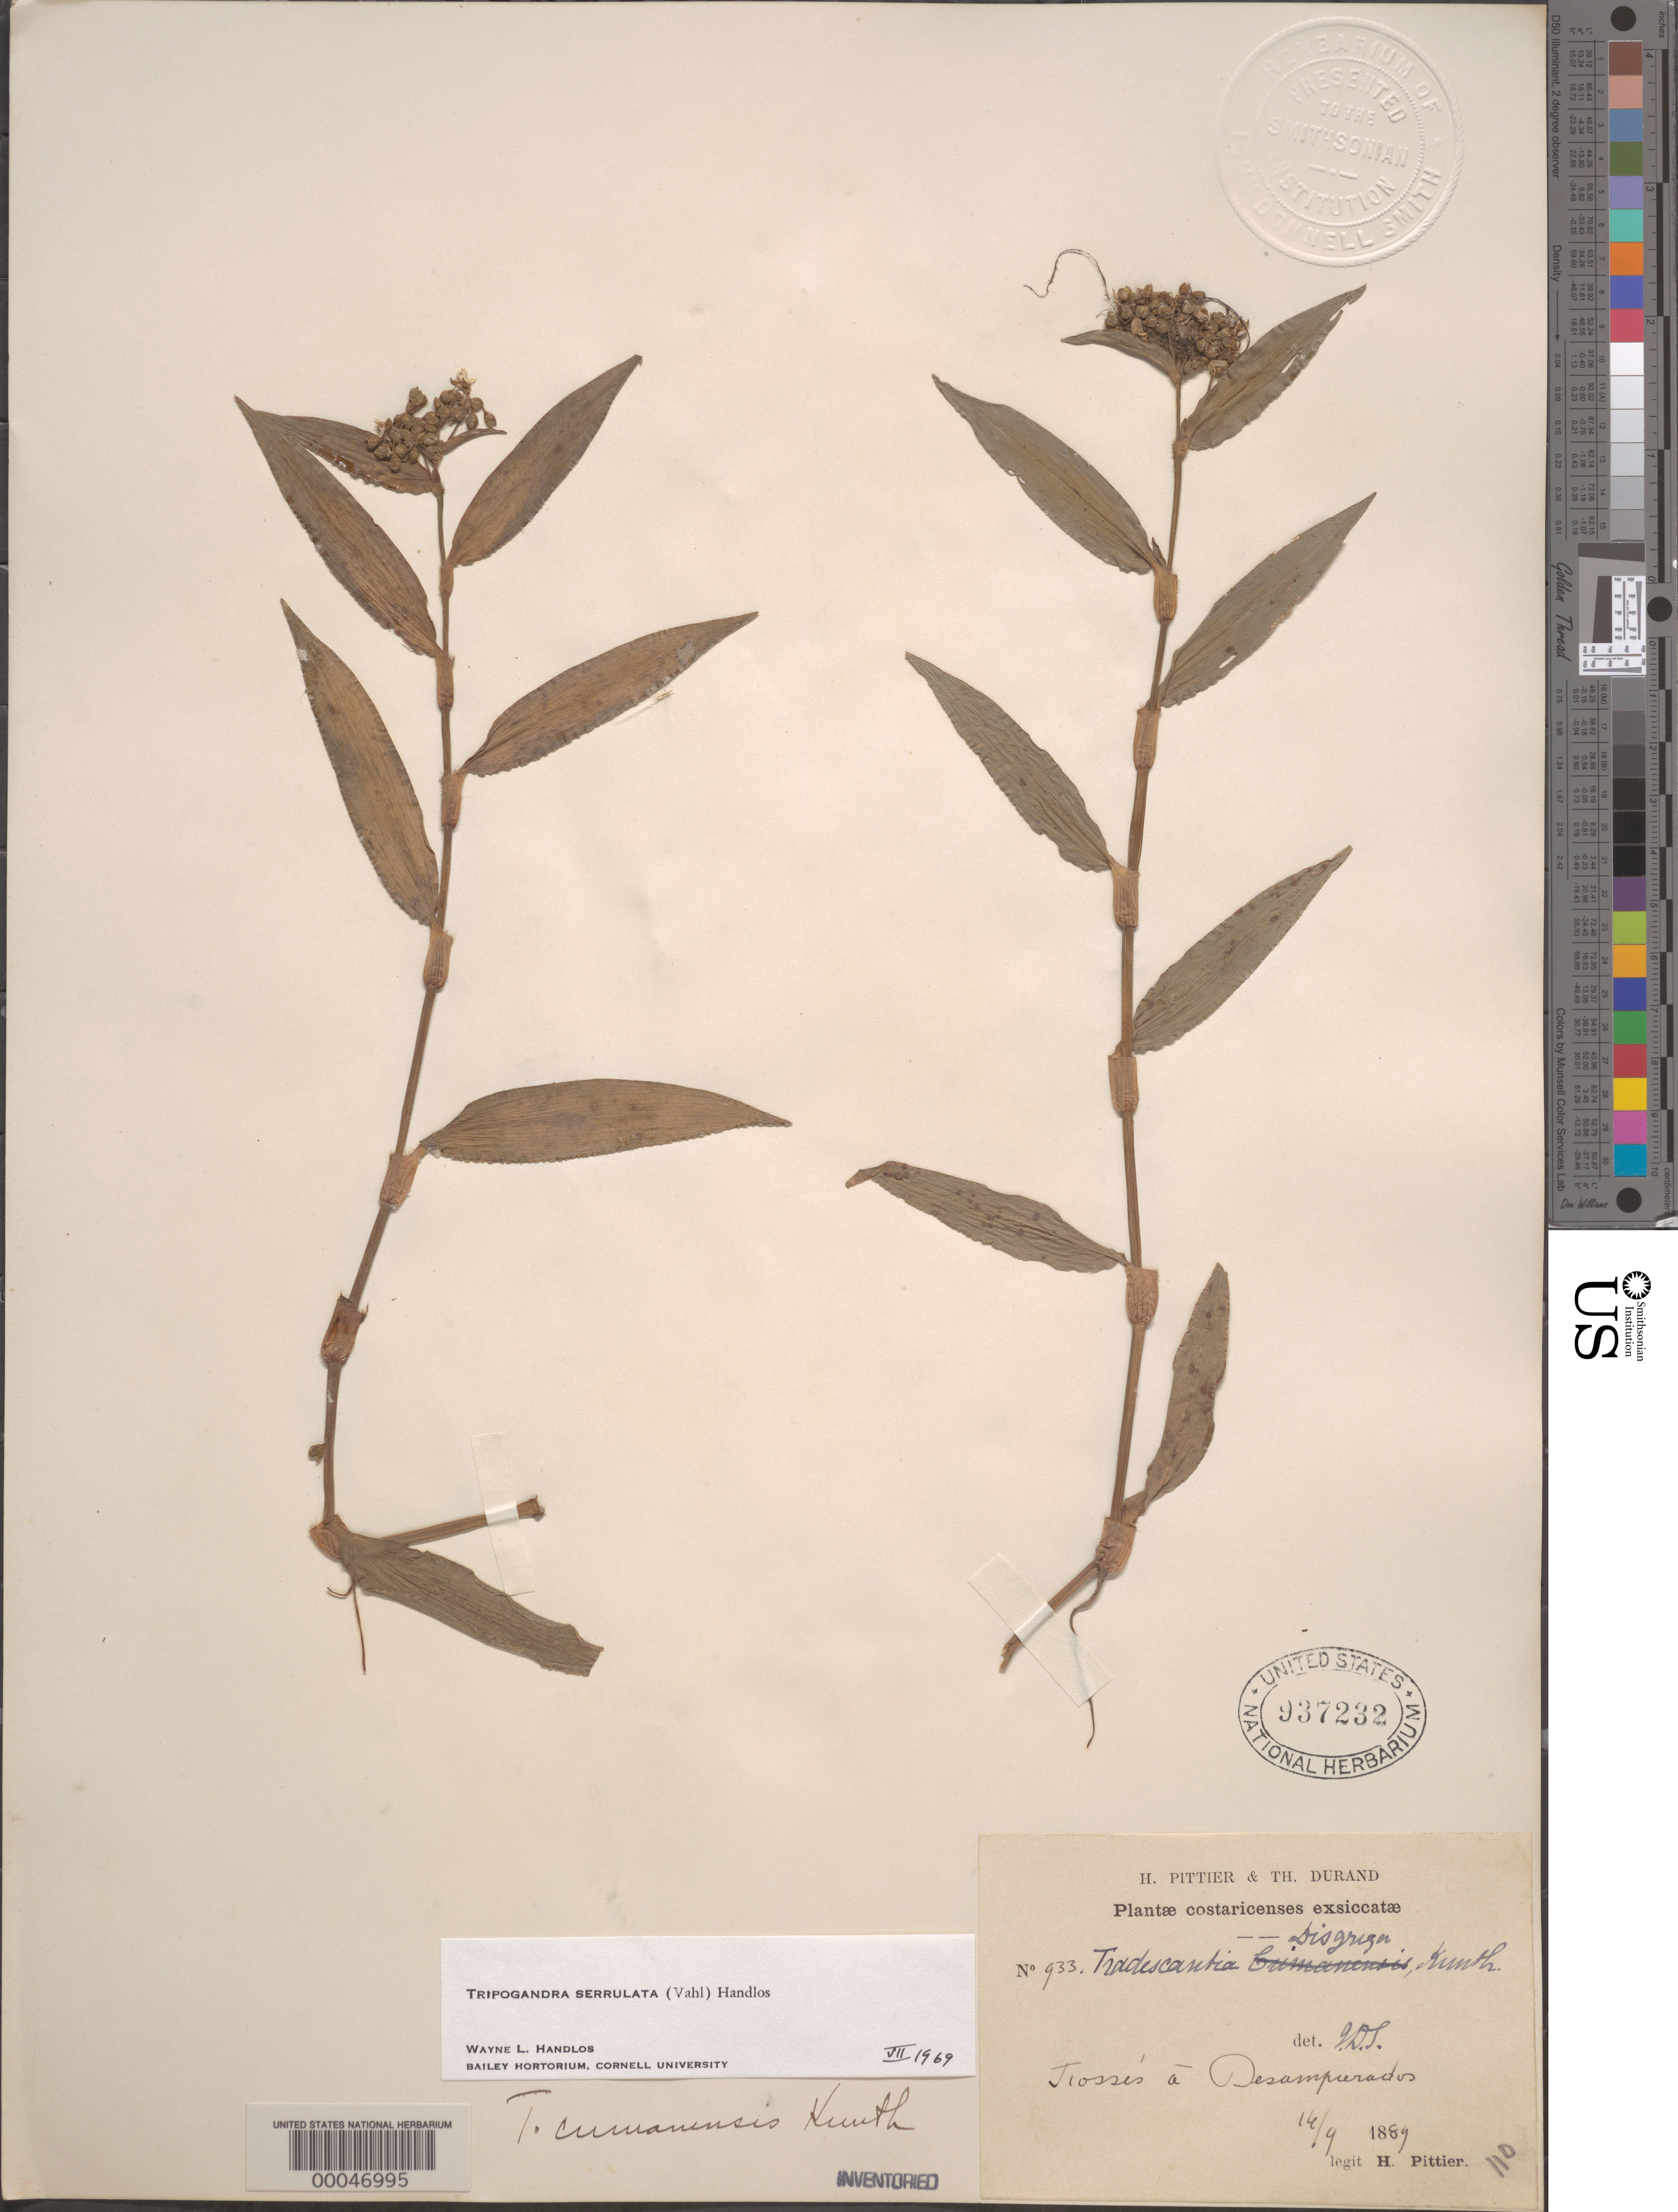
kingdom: Plantae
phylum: Tracheophyta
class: Liliopsida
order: Commelinales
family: Commelinaceae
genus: Tripogandra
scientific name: Tripogandra serrulata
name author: (Vahl) Handlos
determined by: Handlos, W. L.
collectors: H. F. Pittier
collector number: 933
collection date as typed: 16 Sep 1889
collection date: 1889-09-16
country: Costa Rica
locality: Jiosses a Desampurados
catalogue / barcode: US 937232